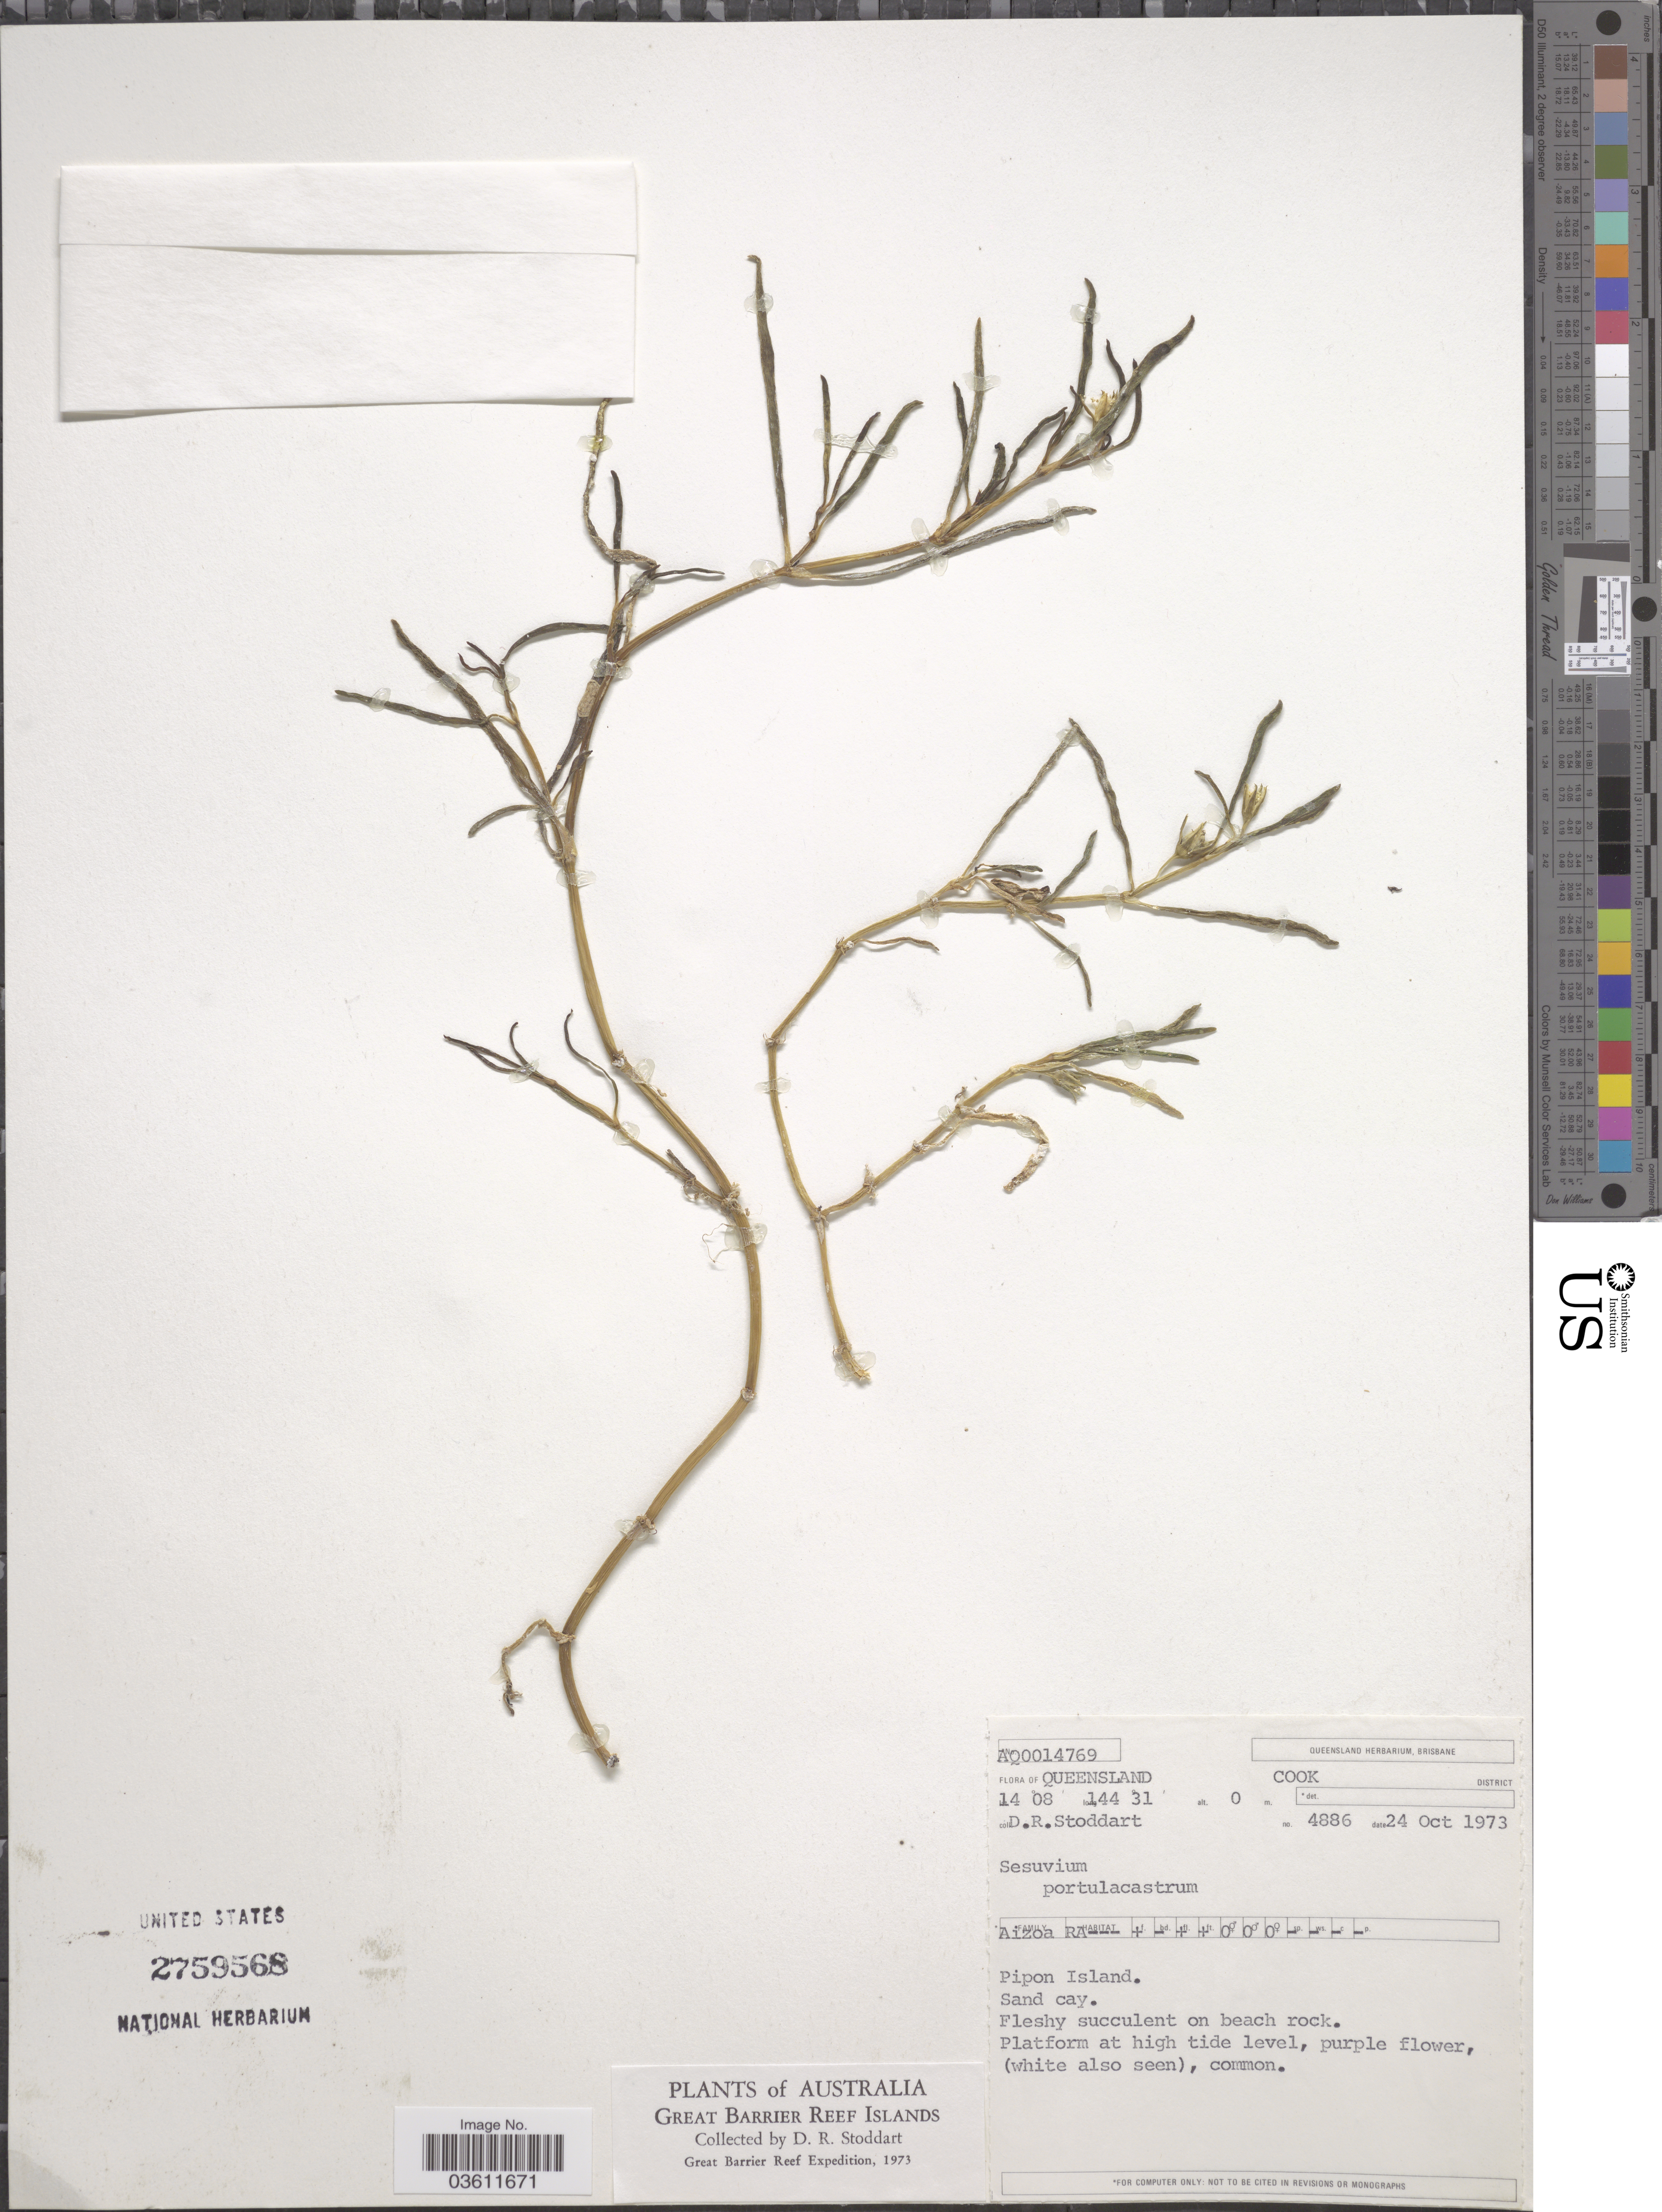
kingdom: Plantae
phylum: Tracheophyta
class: Magnoliopsida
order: Caryophyllales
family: Aizoaceae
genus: Sesuvium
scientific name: Sesuvium portulacastrum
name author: (L.) L.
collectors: D. R. Stoddart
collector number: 4886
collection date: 1973-10-24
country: Australia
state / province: Queensland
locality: Cook District. Pipon Island. Sand cay. Great Barrier Reef Islands.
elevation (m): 0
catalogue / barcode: US 2759568